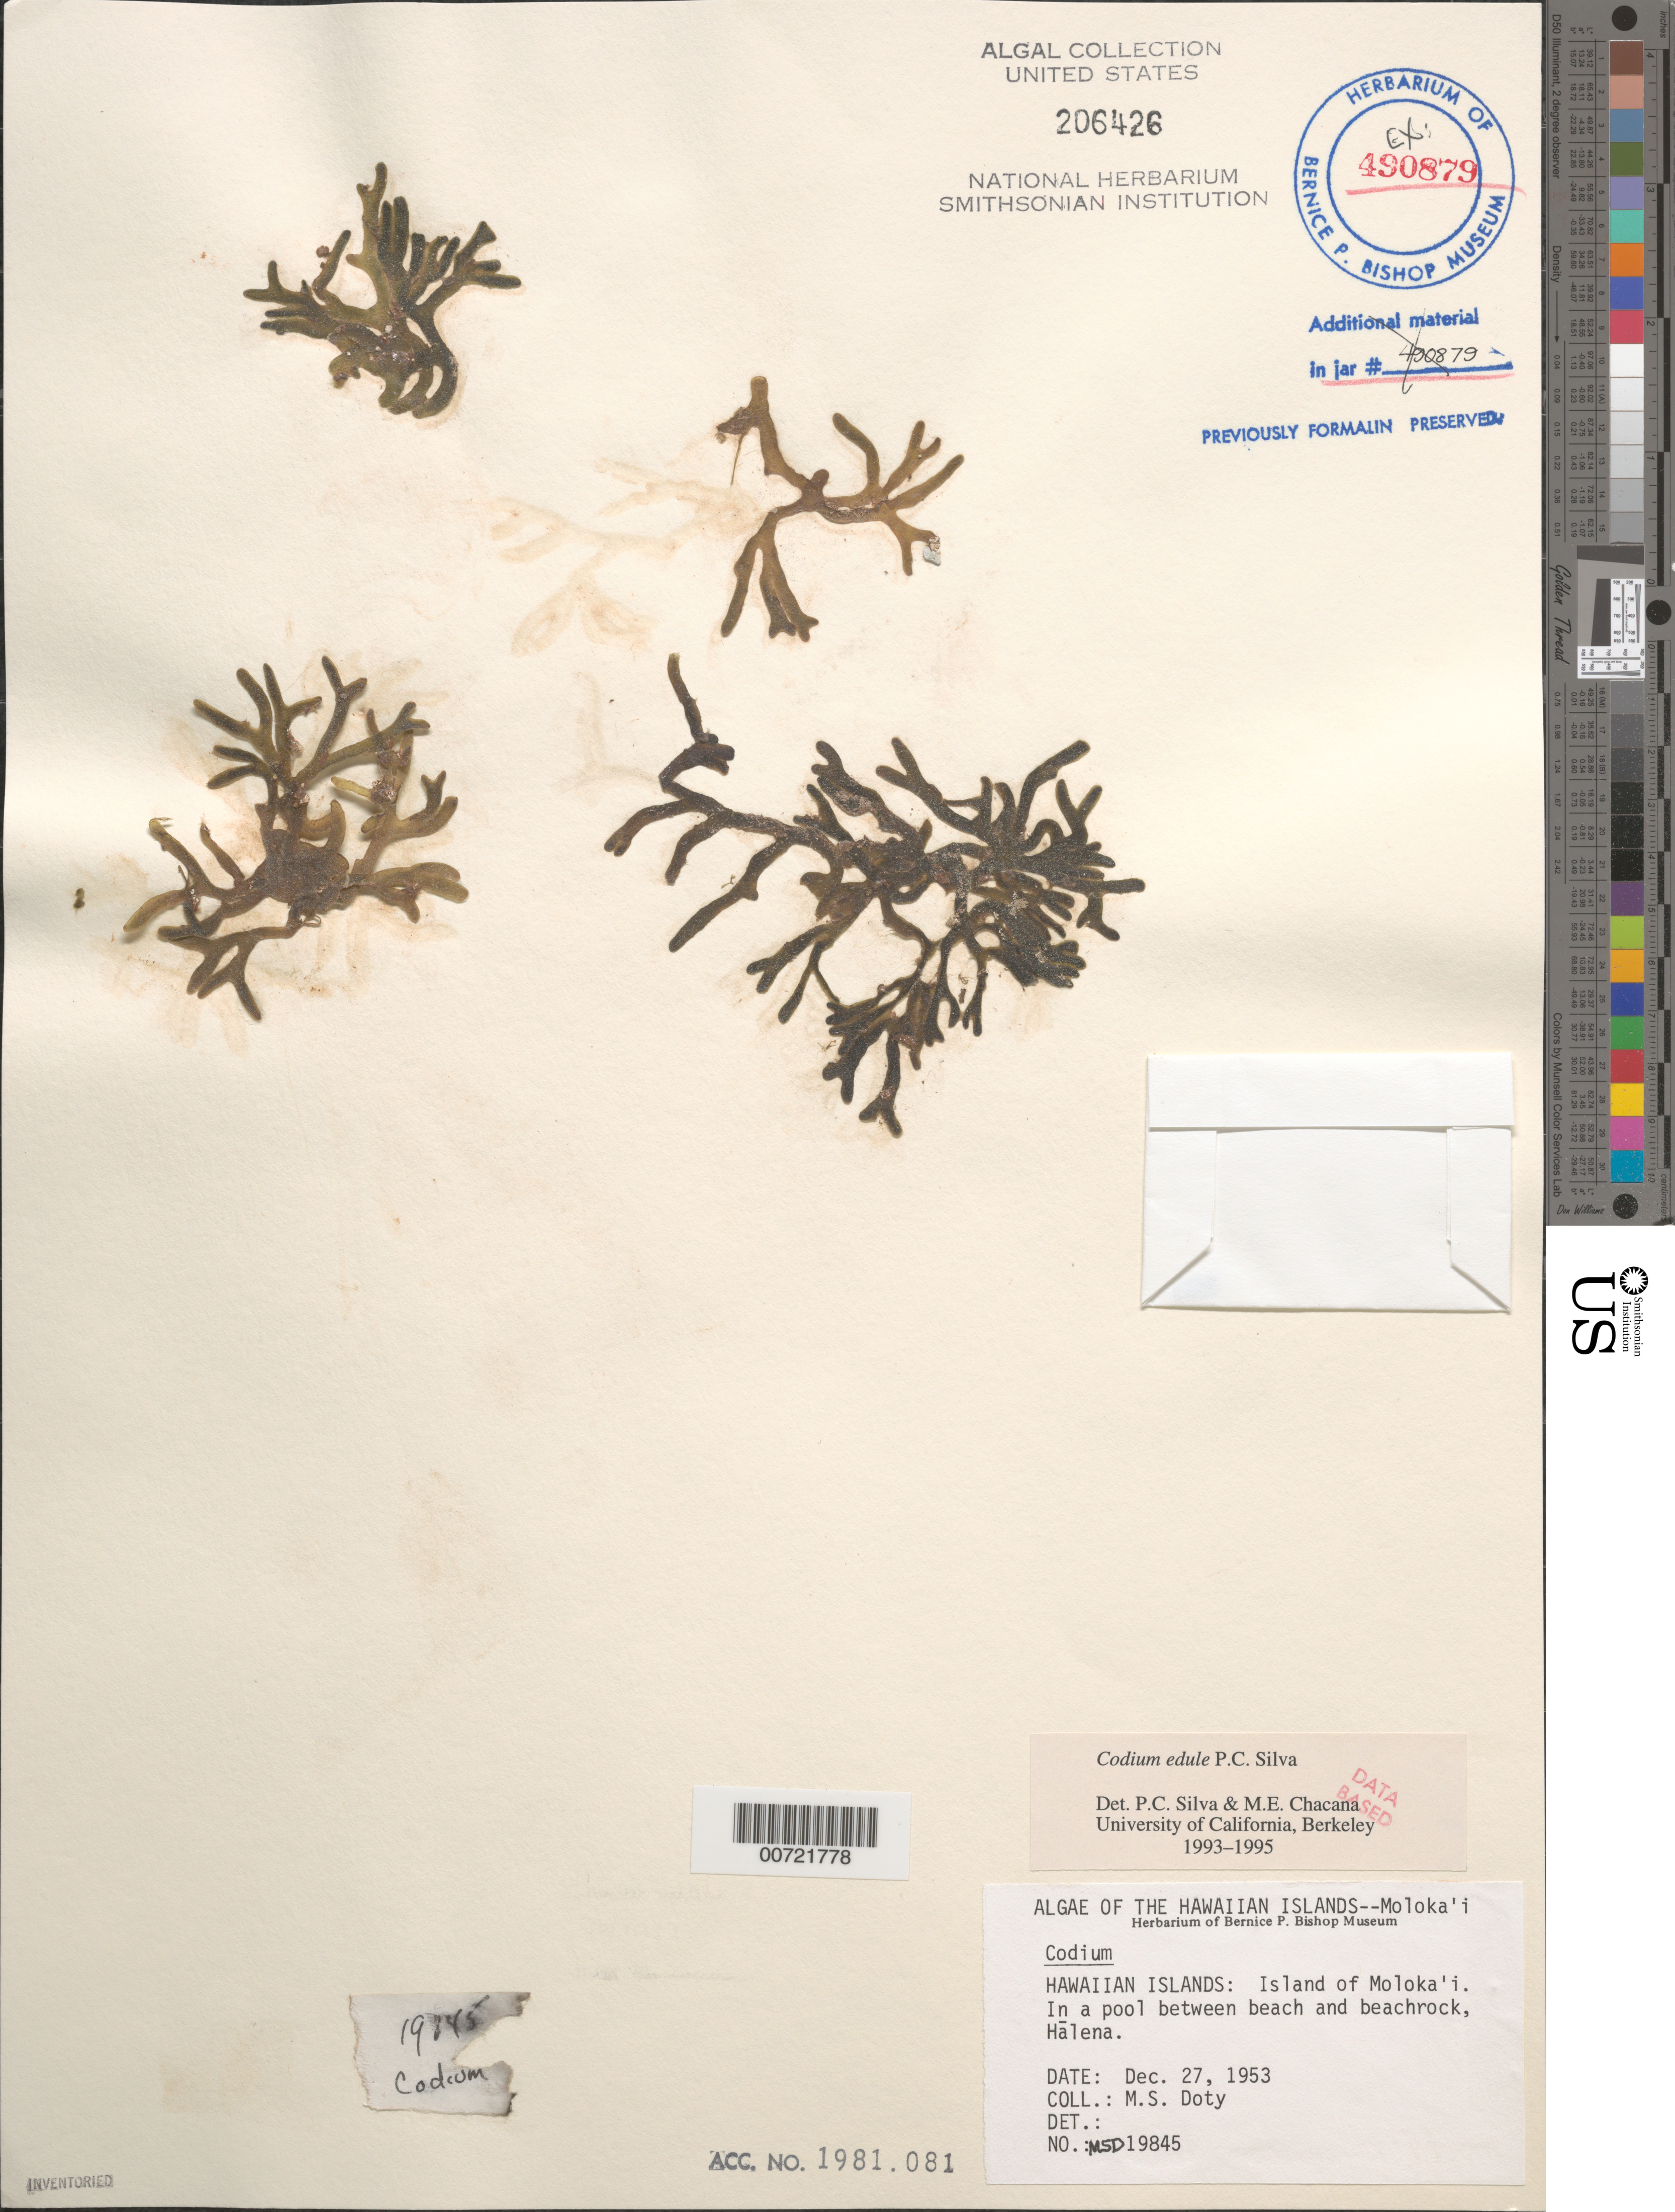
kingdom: Plantae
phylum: Chlorophyta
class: Ulvophyceae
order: Bryopsidales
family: Codiaceae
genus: Codium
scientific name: Codium edule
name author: P.C. Silva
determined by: Pedroche, F. F.; Silva, P. C.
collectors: M. S. Doty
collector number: MSD 19845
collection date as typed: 27 Dec 1953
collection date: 1953-12-27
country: United States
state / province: Hawaii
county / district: Maui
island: Moloka'i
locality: Halena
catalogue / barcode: US 206426